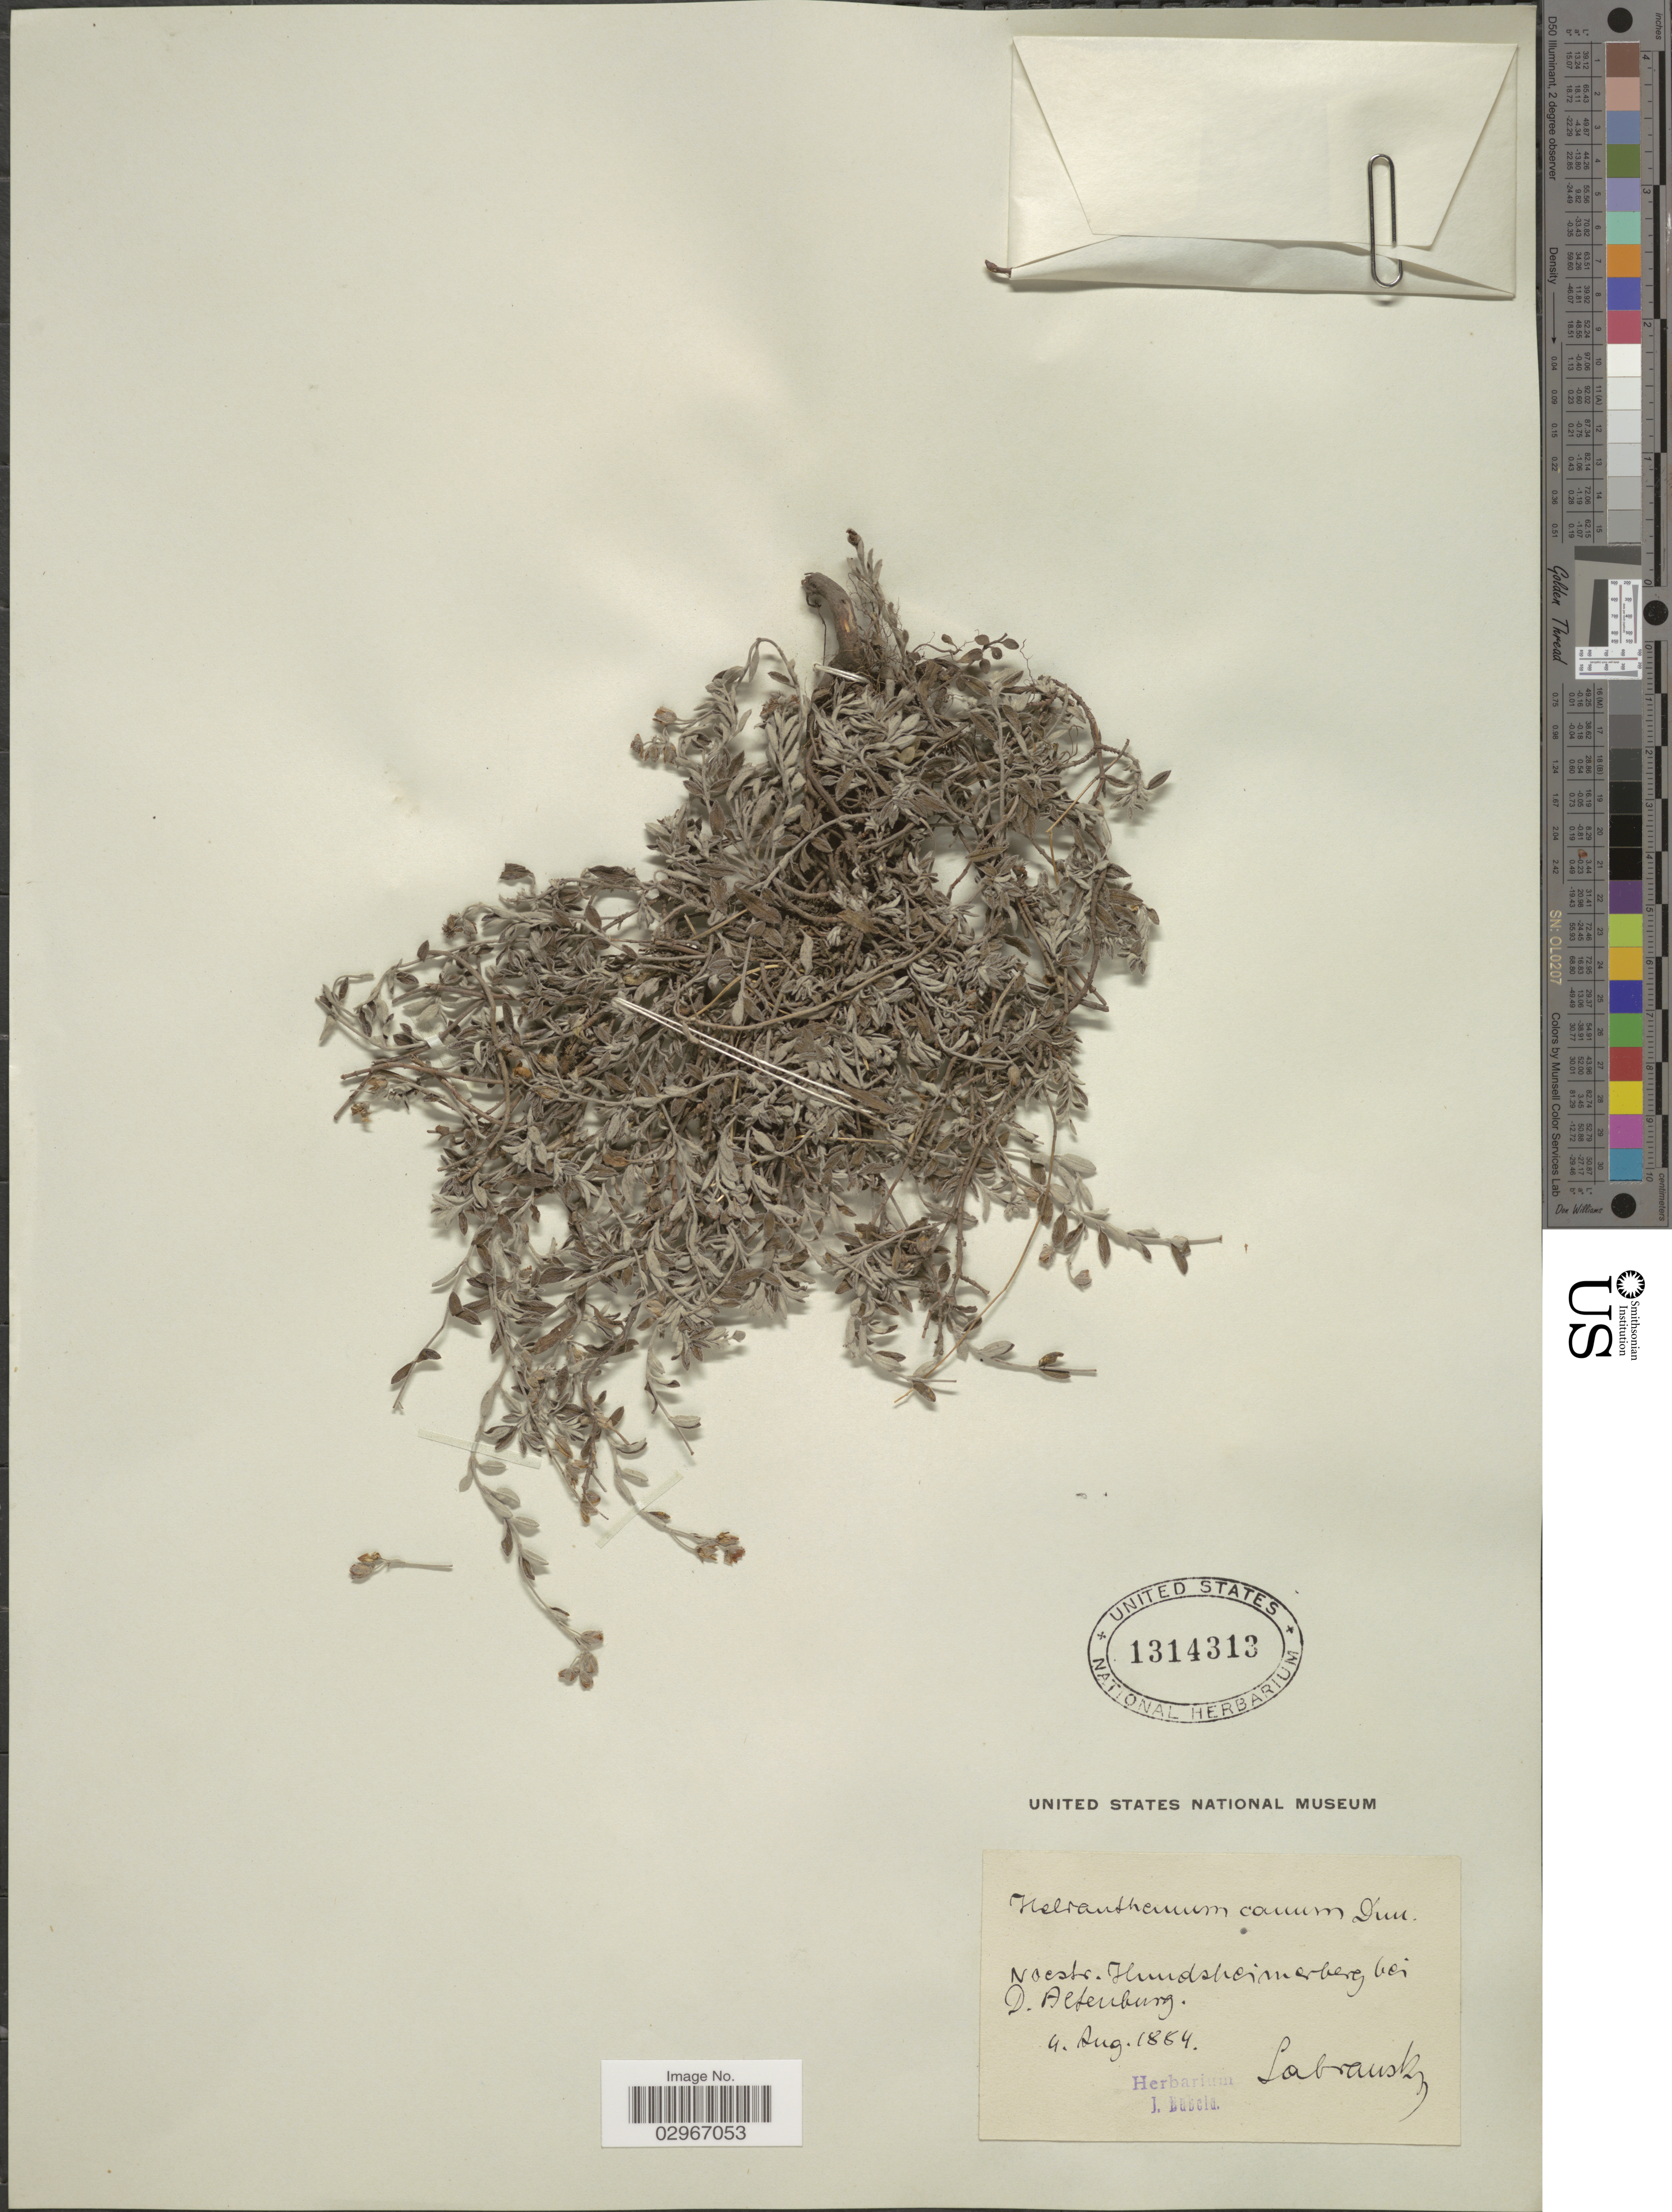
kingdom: Plantae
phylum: Tracheophyta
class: Magnoliopsida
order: Malvales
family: Cistaceae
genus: Helianthemum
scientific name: Helianthemum canum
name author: (L.) Hornem.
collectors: Sabransky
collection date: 1884-08-04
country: Austria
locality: Noestr. Hundsheimerberg bei D. Altenburg.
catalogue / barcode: US 1314313